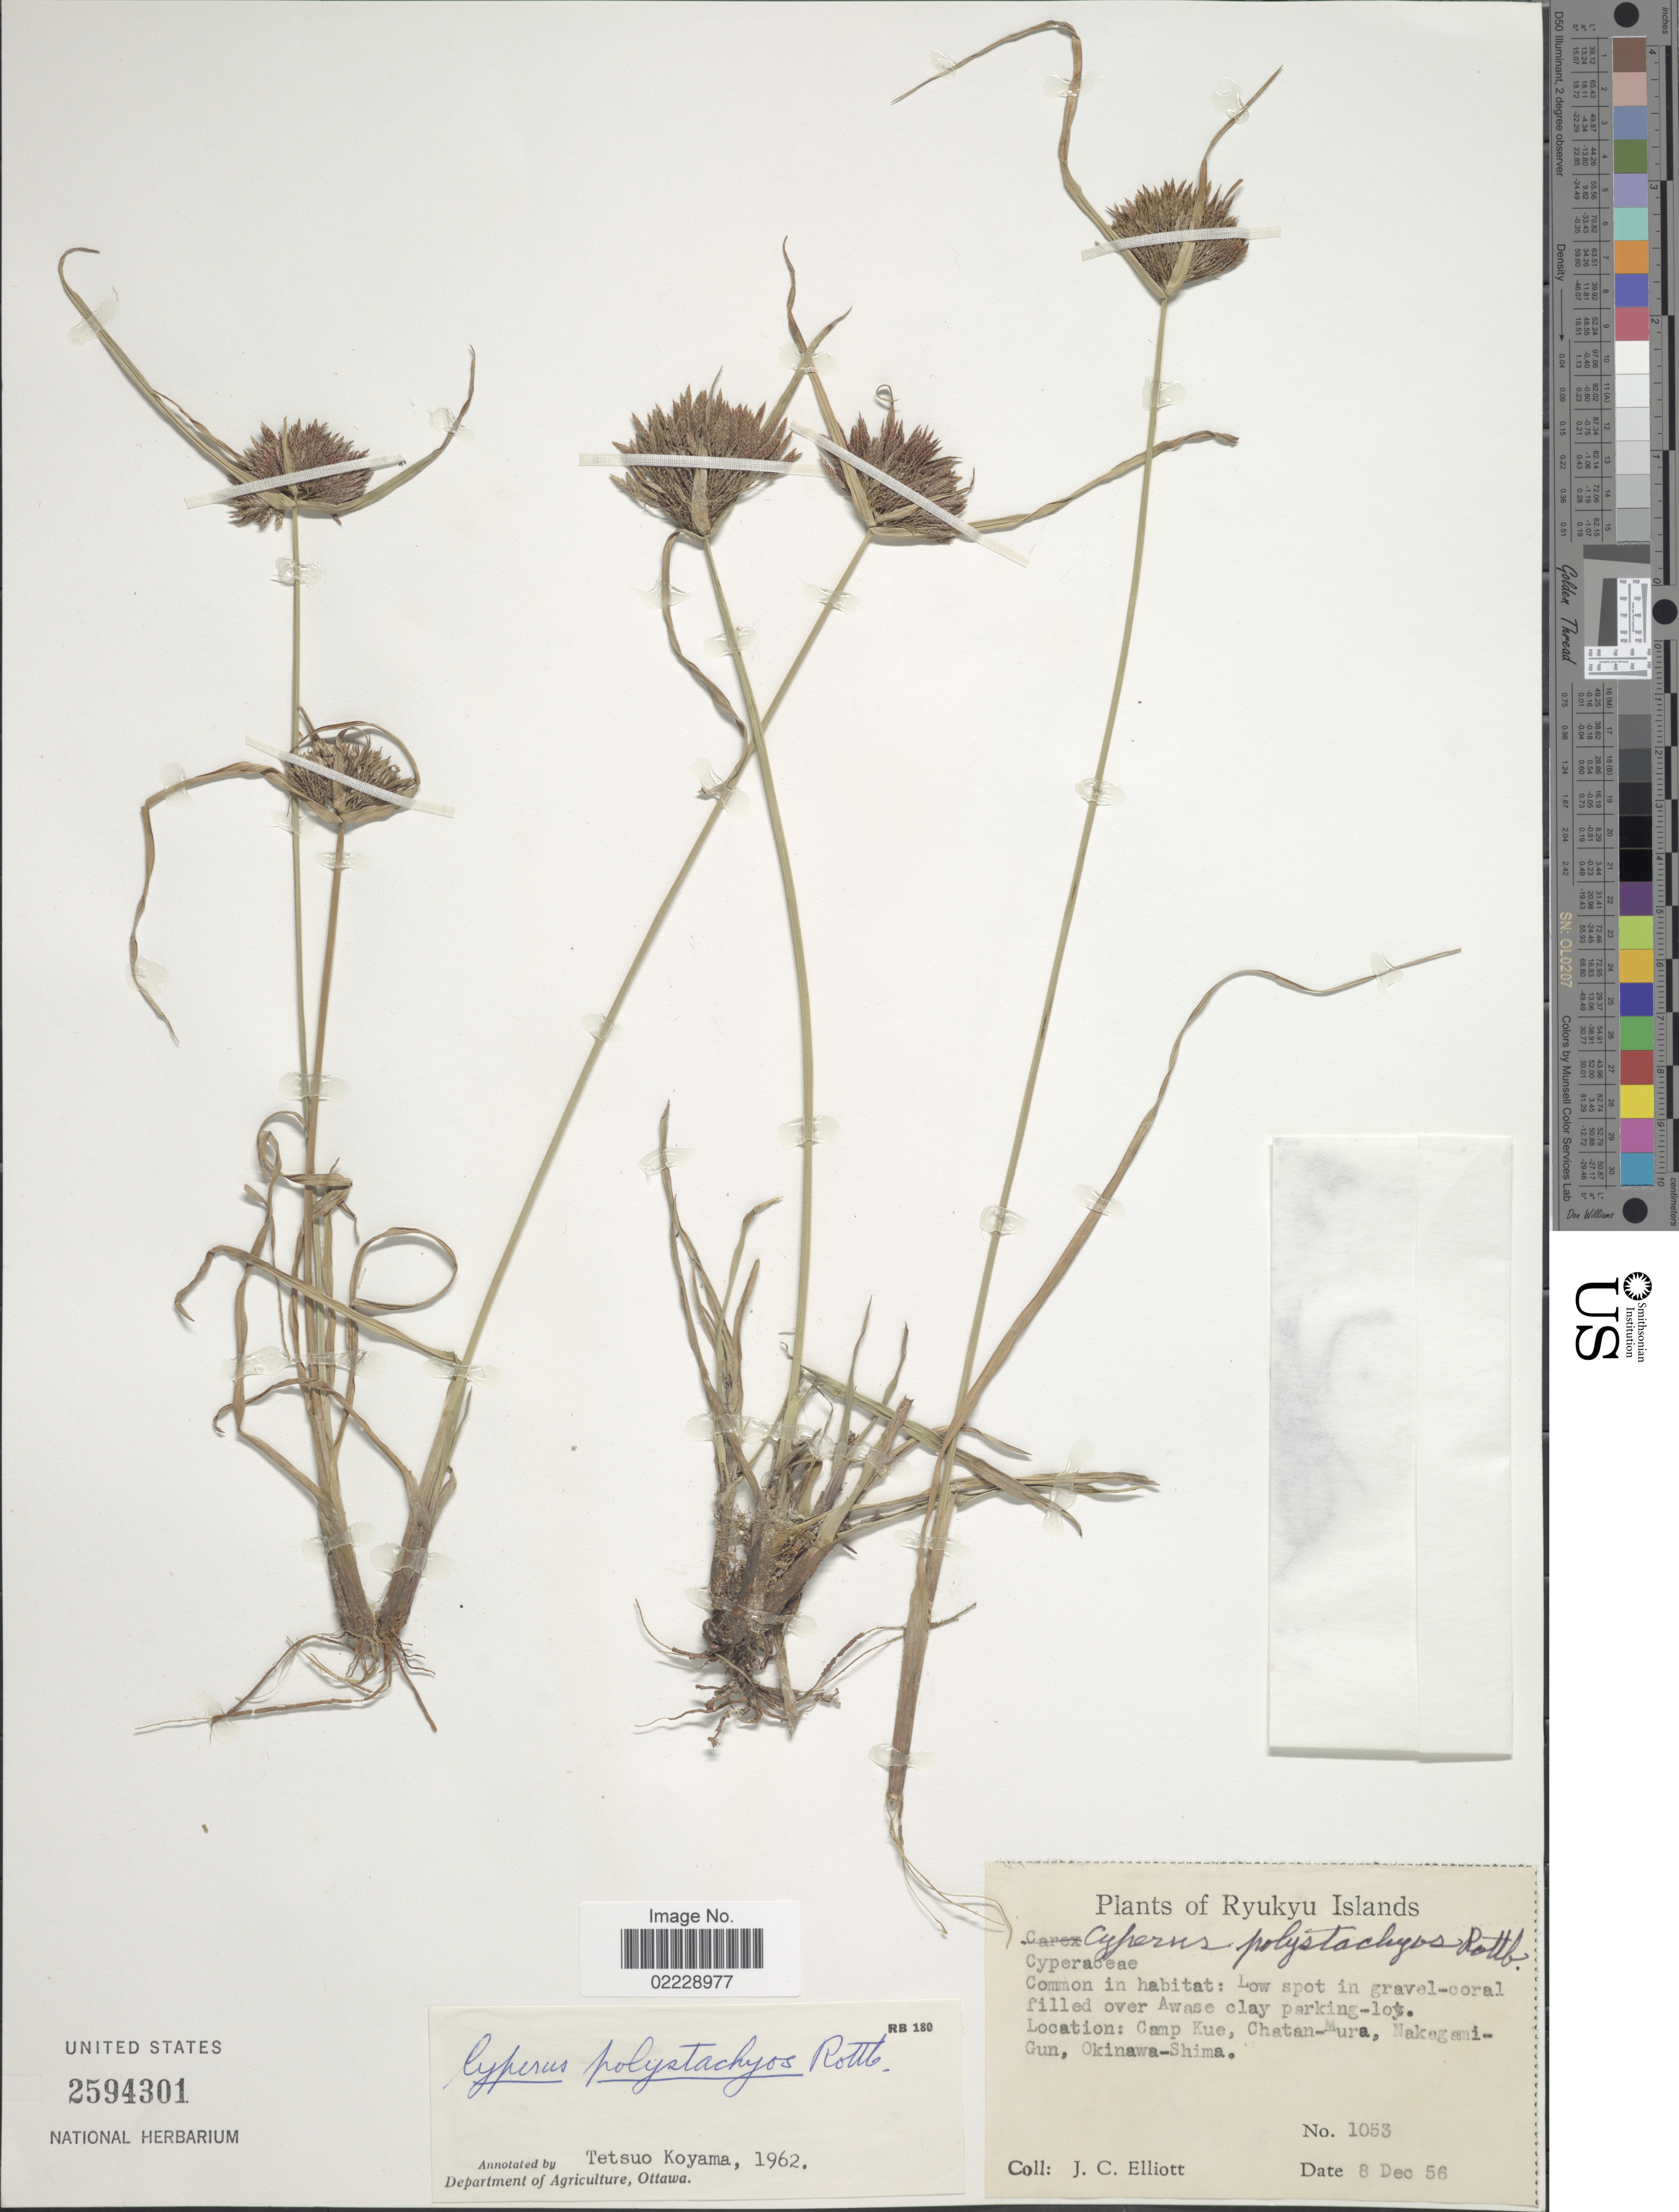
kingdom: Plantae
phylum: Tracheophyta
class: Liliopsida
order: Poales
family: Cyperaceae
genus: Cyperus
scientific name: Cyperus polystachyos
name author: Rottb.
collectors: J. C. Elliott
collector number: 1053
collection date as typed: Transcribed d/m/y: 8/12/56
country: Japan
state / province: Okinawa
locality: Ryukyu Islands. Camp Kue, Chatan-Mura, Nakegami-Gun, Okinawa-Shima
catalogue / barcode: US 2594301